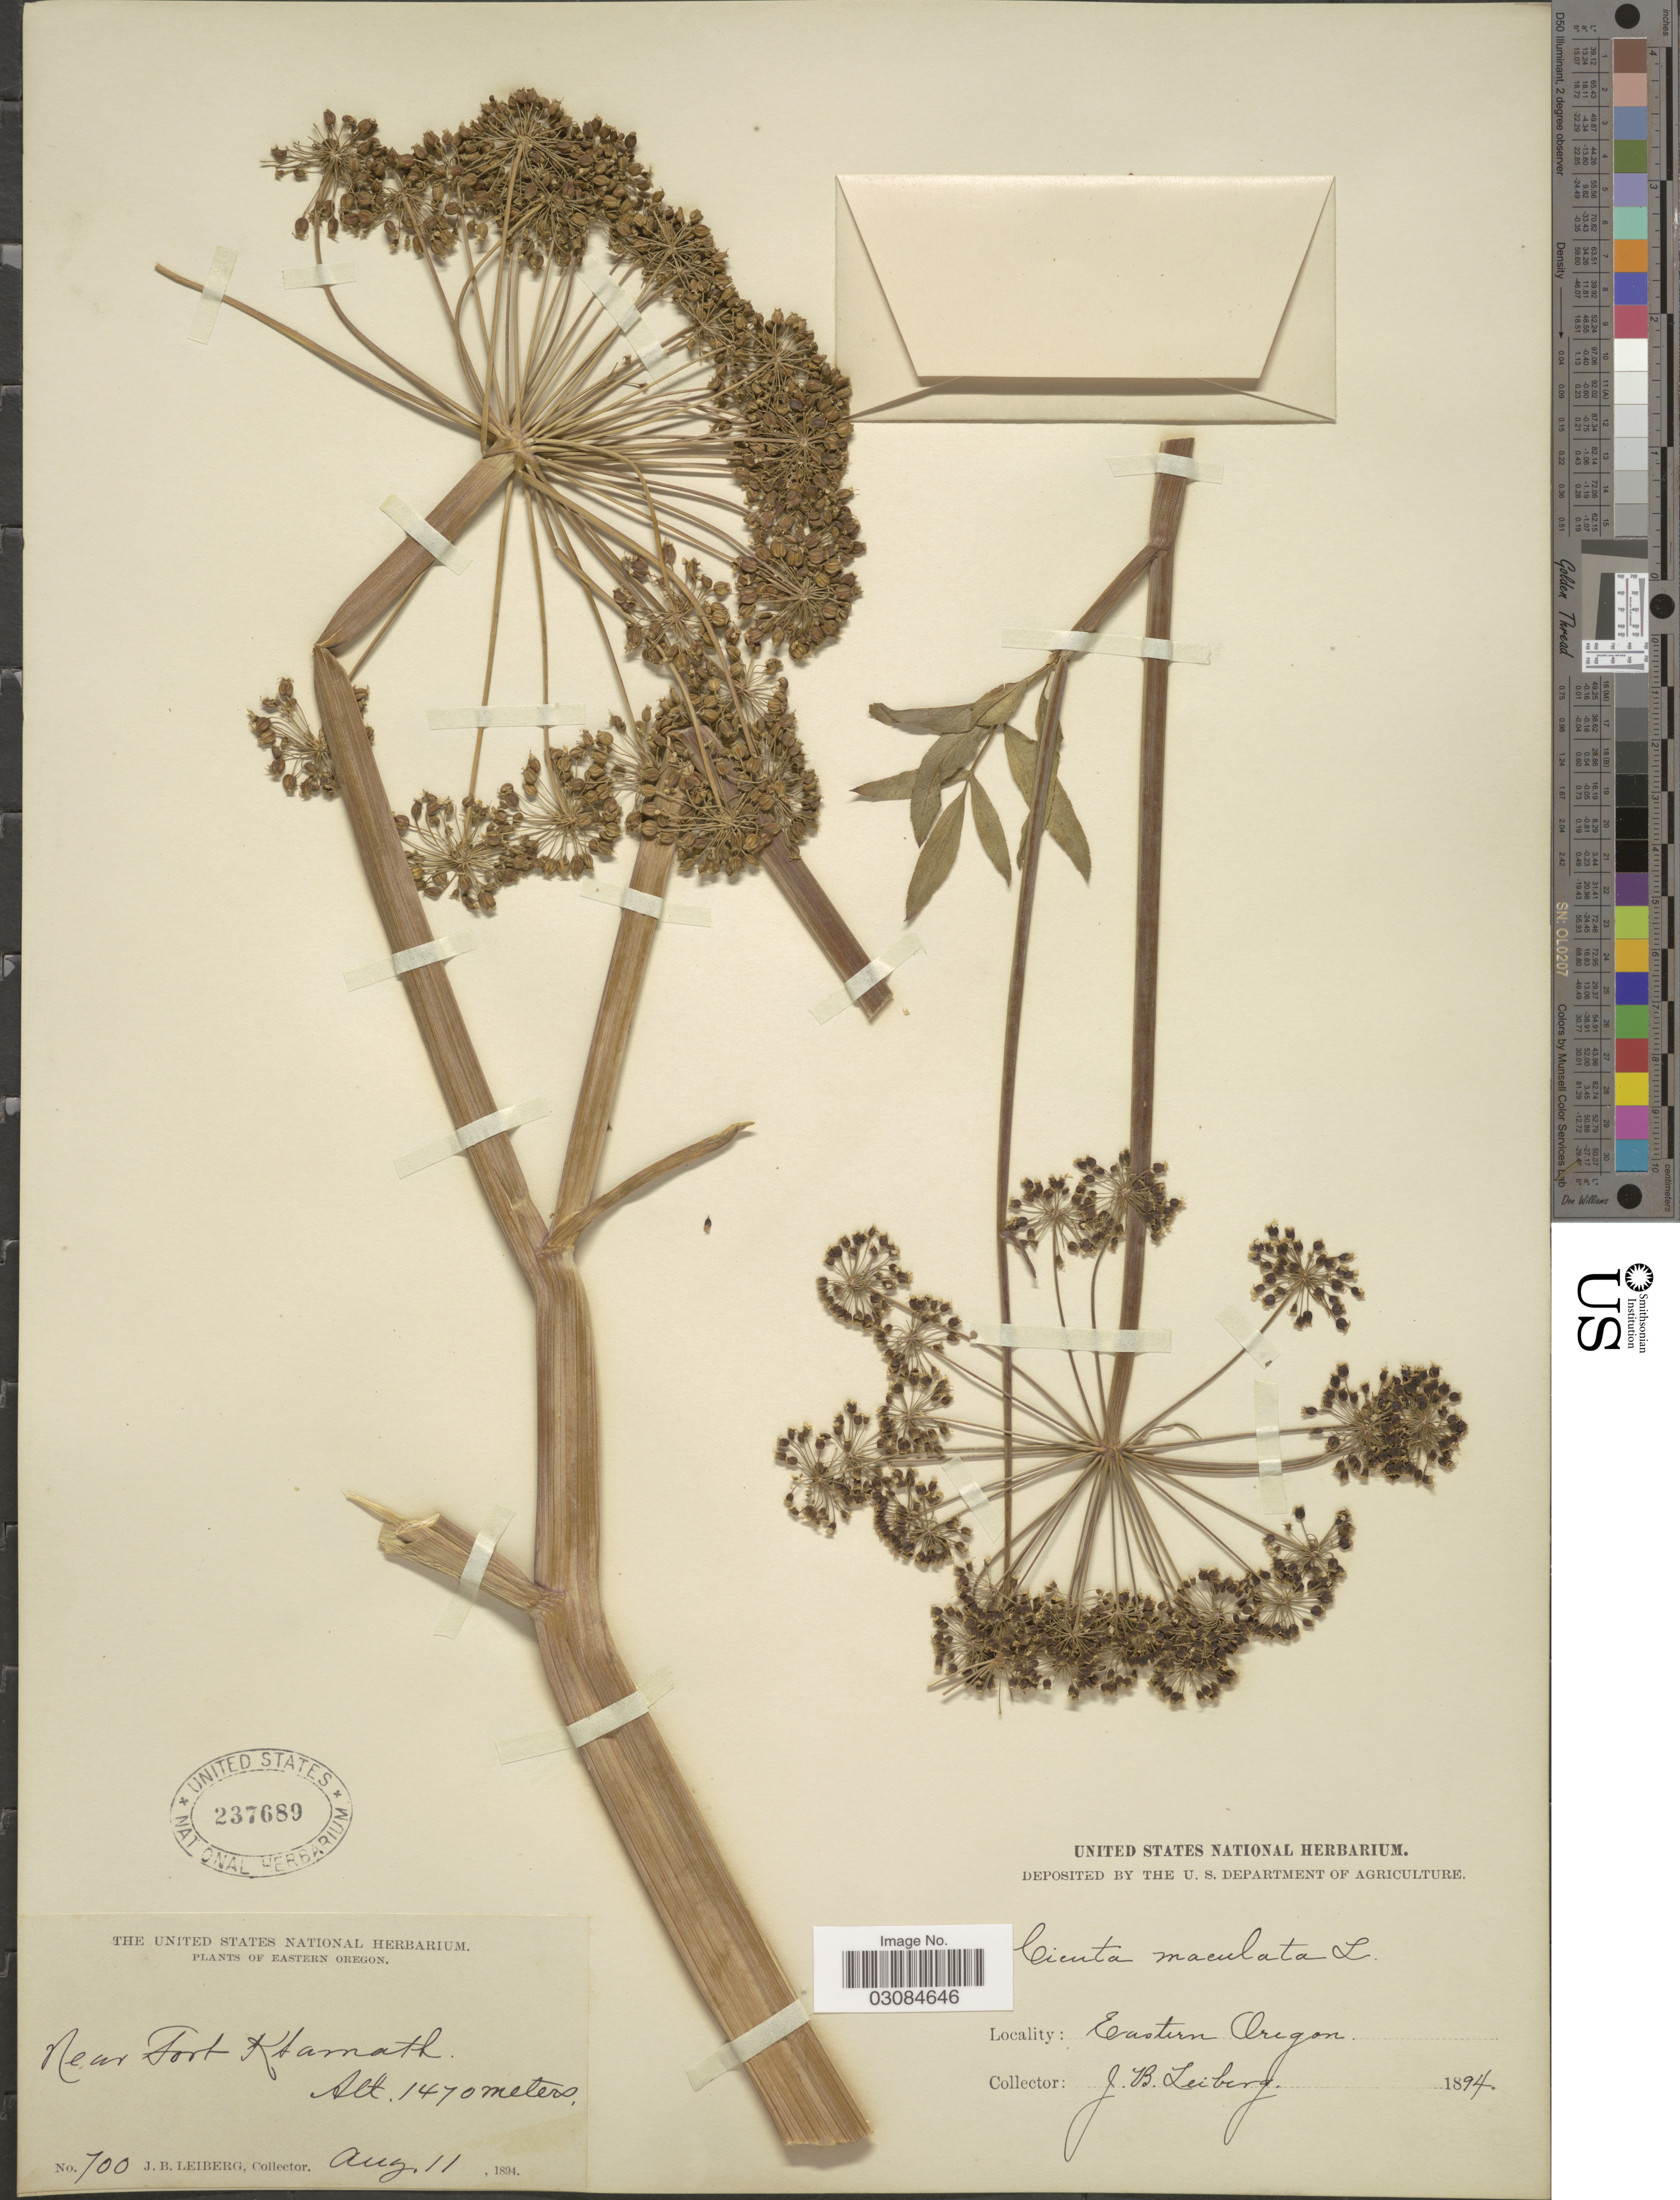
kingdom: Plantae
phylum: Tracheophyta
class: Magnoliopsida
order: Apiales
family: Apiaceae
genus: Cicuta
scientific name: Cicuta vagans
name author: Greene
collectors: J. B. Leiberg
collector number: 700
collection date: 1894-08-11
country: United States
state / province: Oregon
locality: Eastern Oregon.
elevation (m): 1470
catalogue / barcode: US 237689